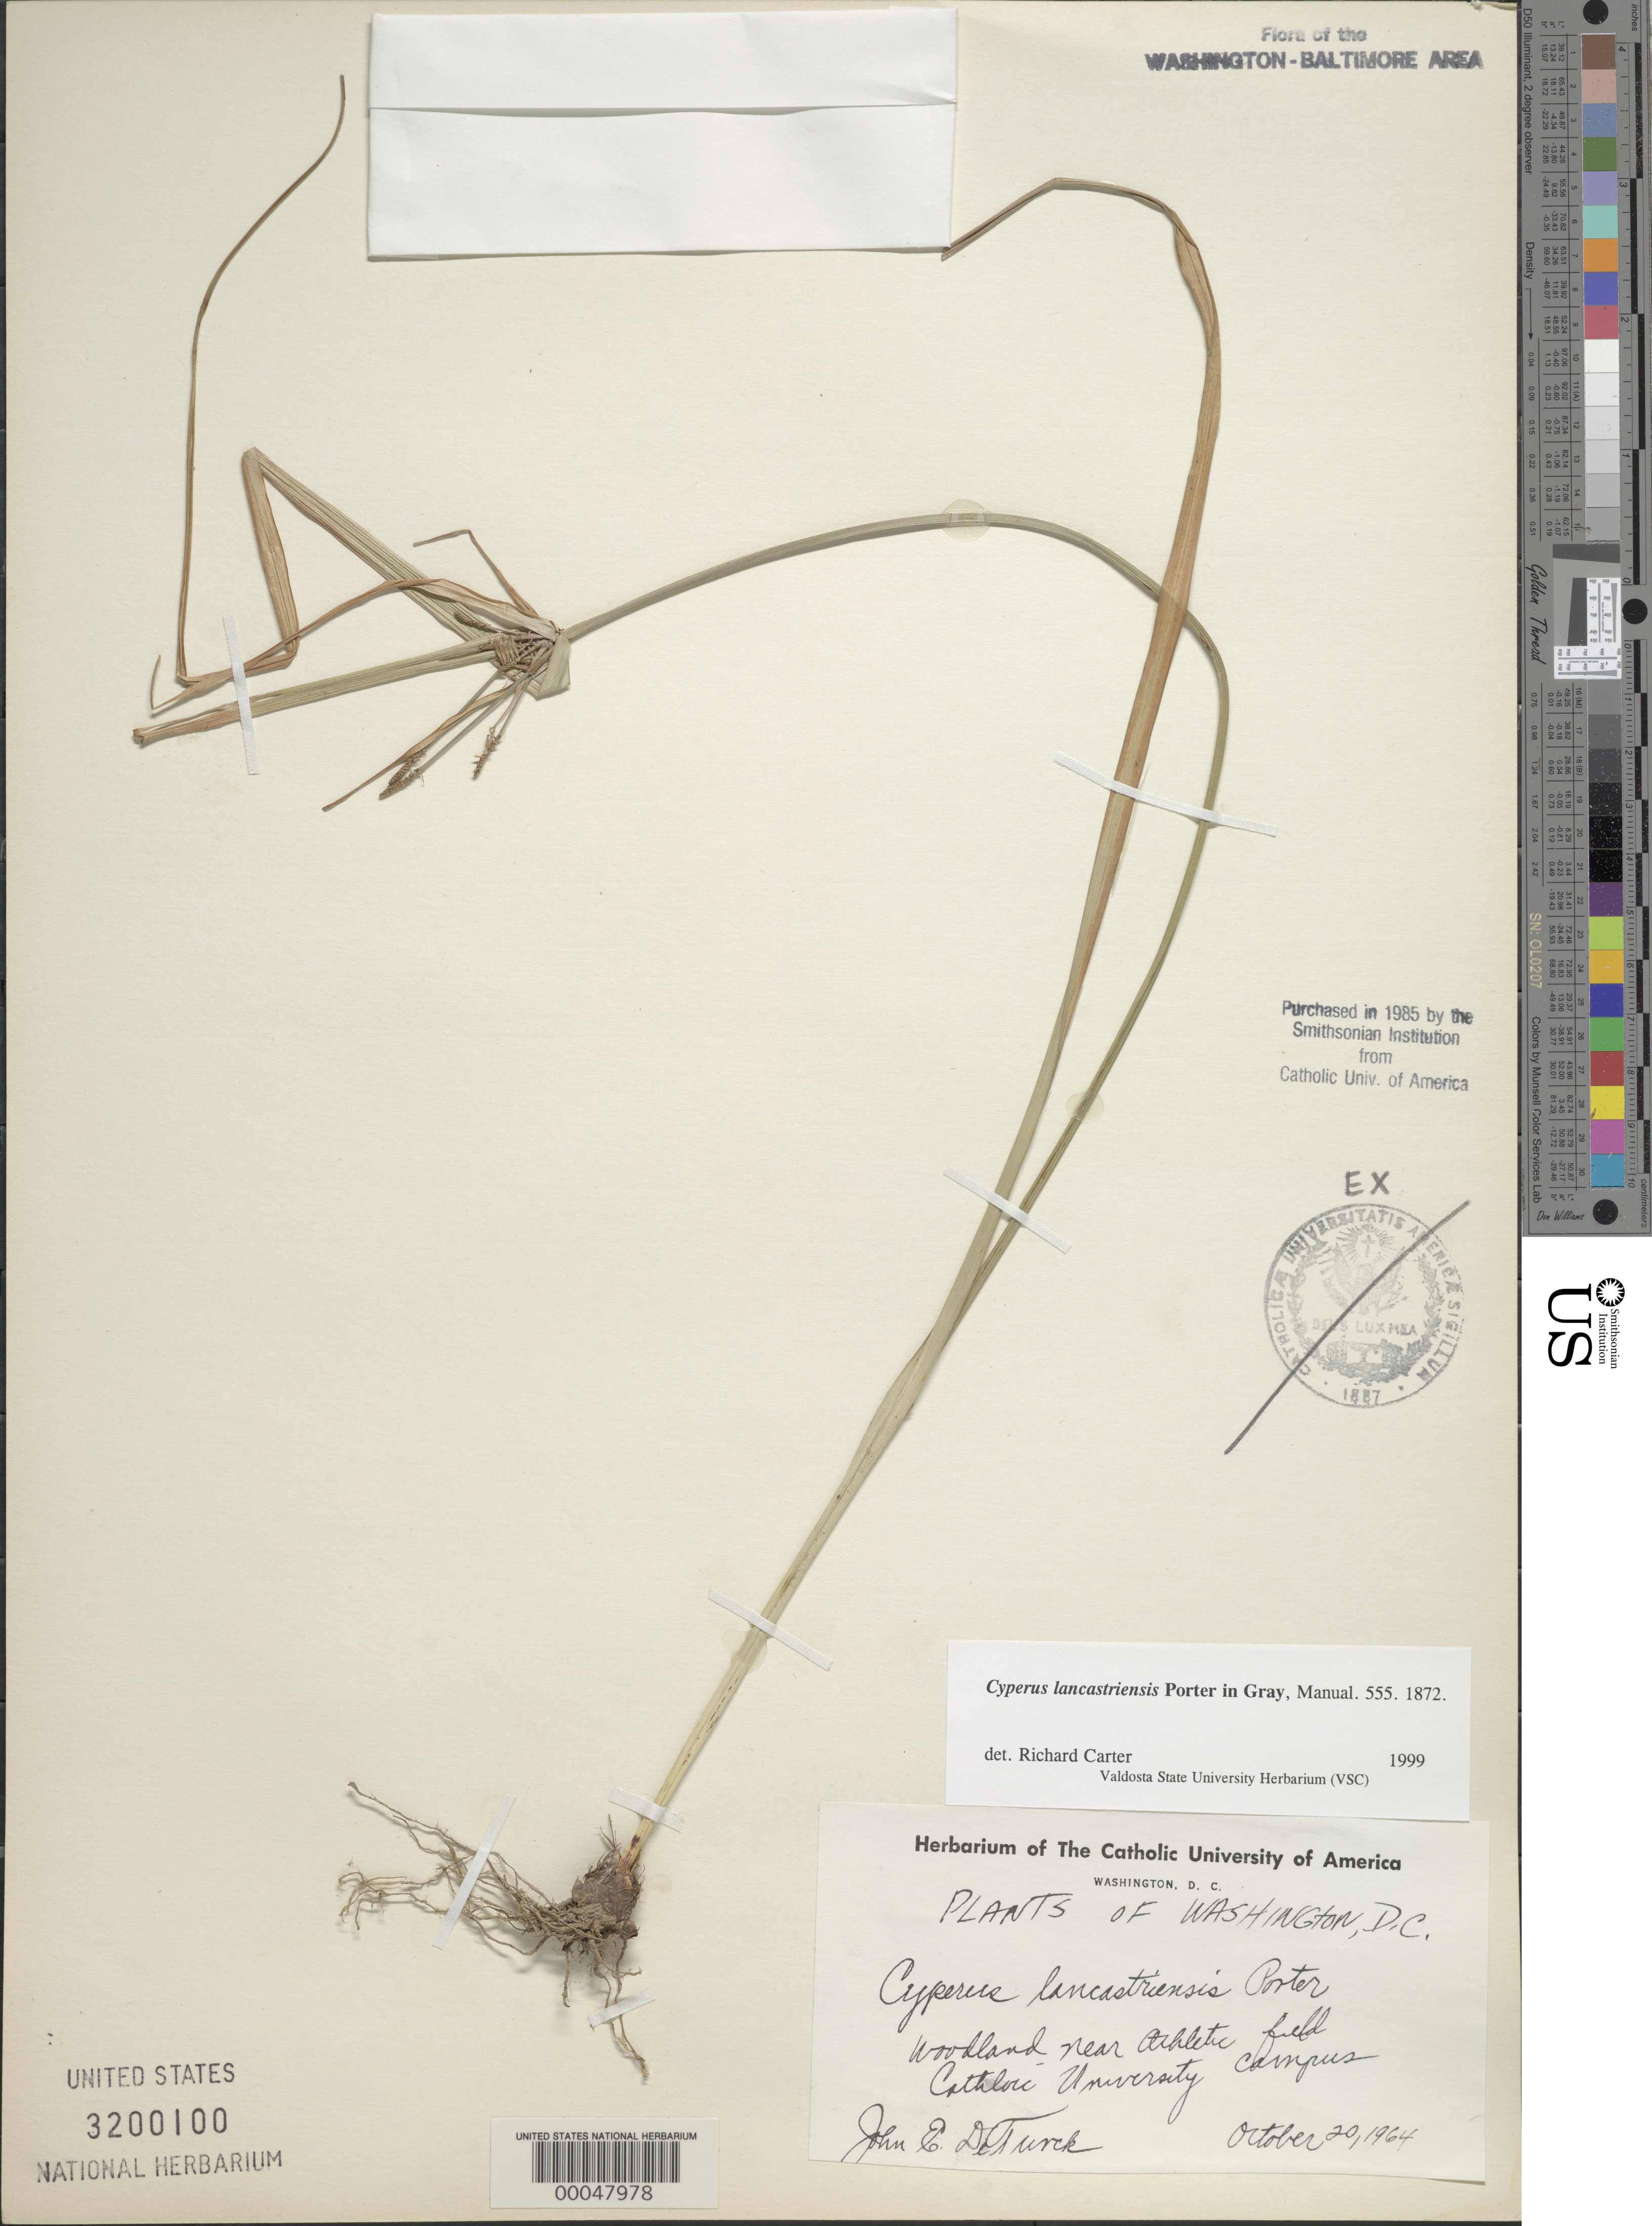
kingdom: Plantae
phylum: Tracheophyta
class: Liliopsida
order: Poales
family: Cyperaceae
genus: Cyperus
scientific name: Cyperus lancastriensis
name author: Porter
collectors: J. de Turck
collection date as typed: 20 Oct 1964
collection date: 1964-10-20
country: United States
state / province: District of Columbia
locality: Catholic University Campus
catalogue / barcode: US 3200100